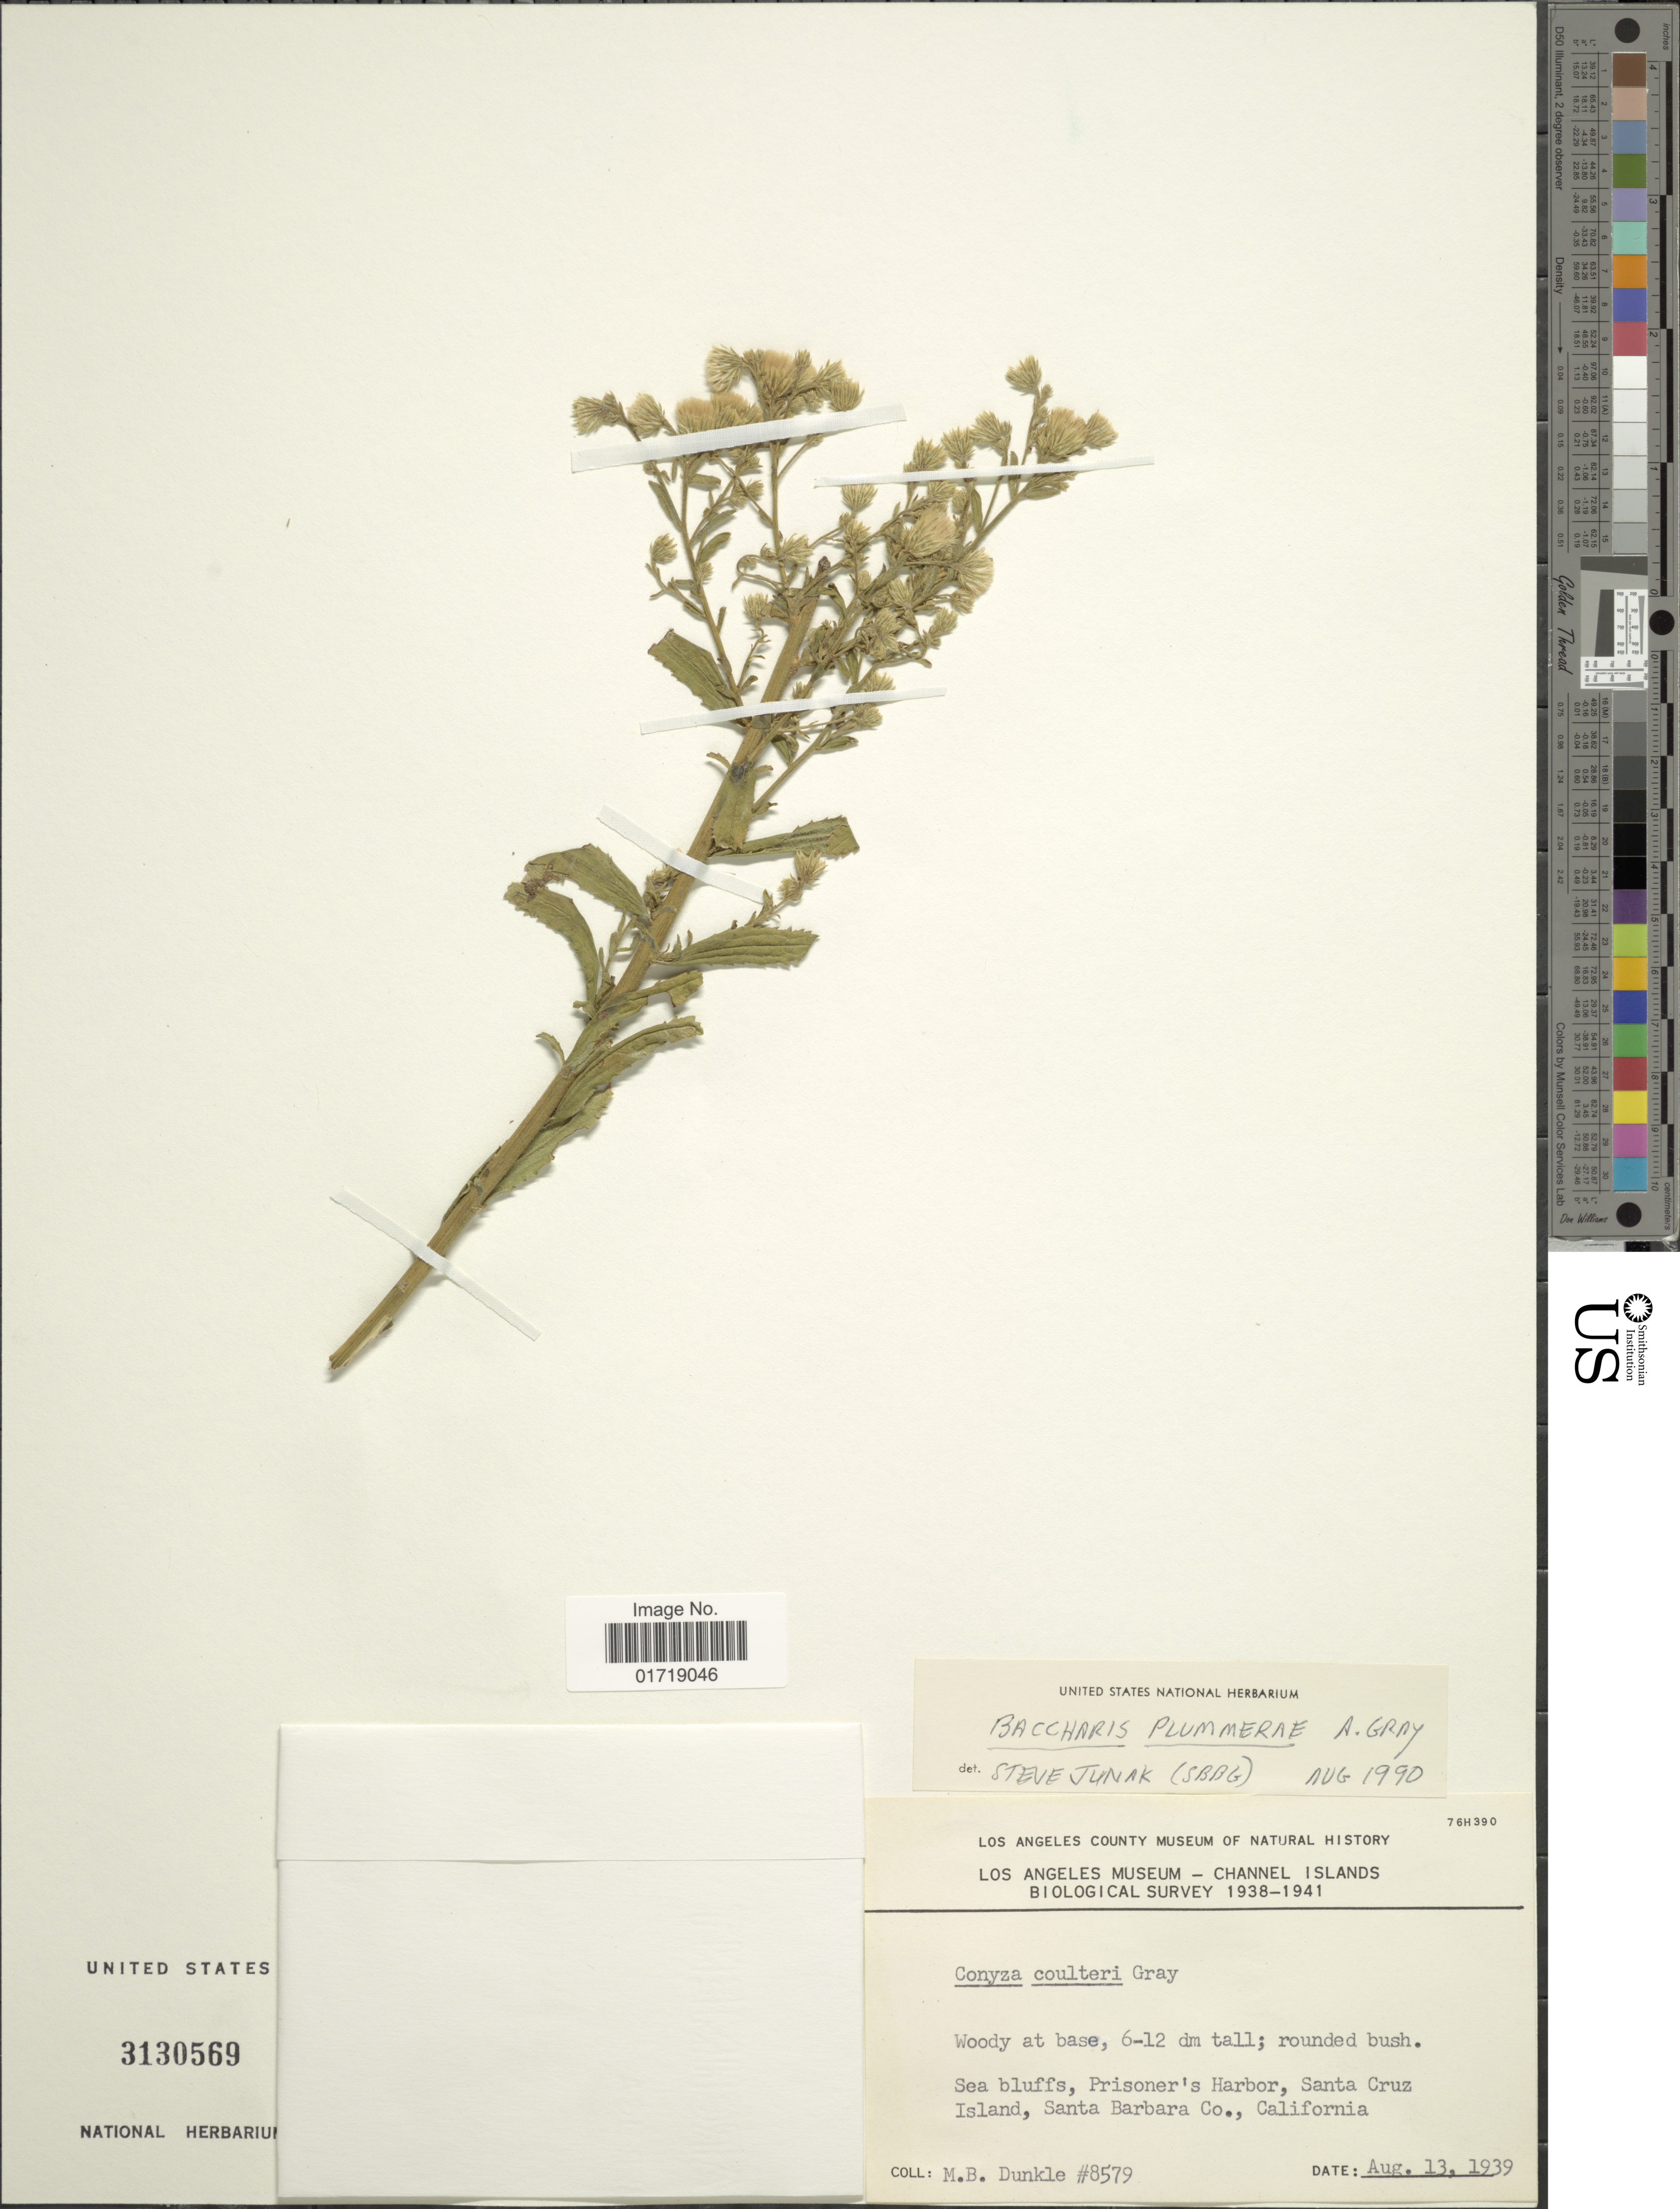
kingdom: Plantae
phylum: Tracheophyta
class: Magnoliopsida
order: Asterales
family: Asteraceae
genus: Baccharis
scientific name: Baccharis plummerae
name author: A. Gray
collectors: M. Dunkle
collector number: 8579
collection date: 1939-08-13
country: United States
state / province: California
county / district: Santa Barbara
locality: Sea Bluffs, Prisoner's Harbor, Santa Cruz Island, Santa Barbara Co., California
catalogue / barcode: US 3130569